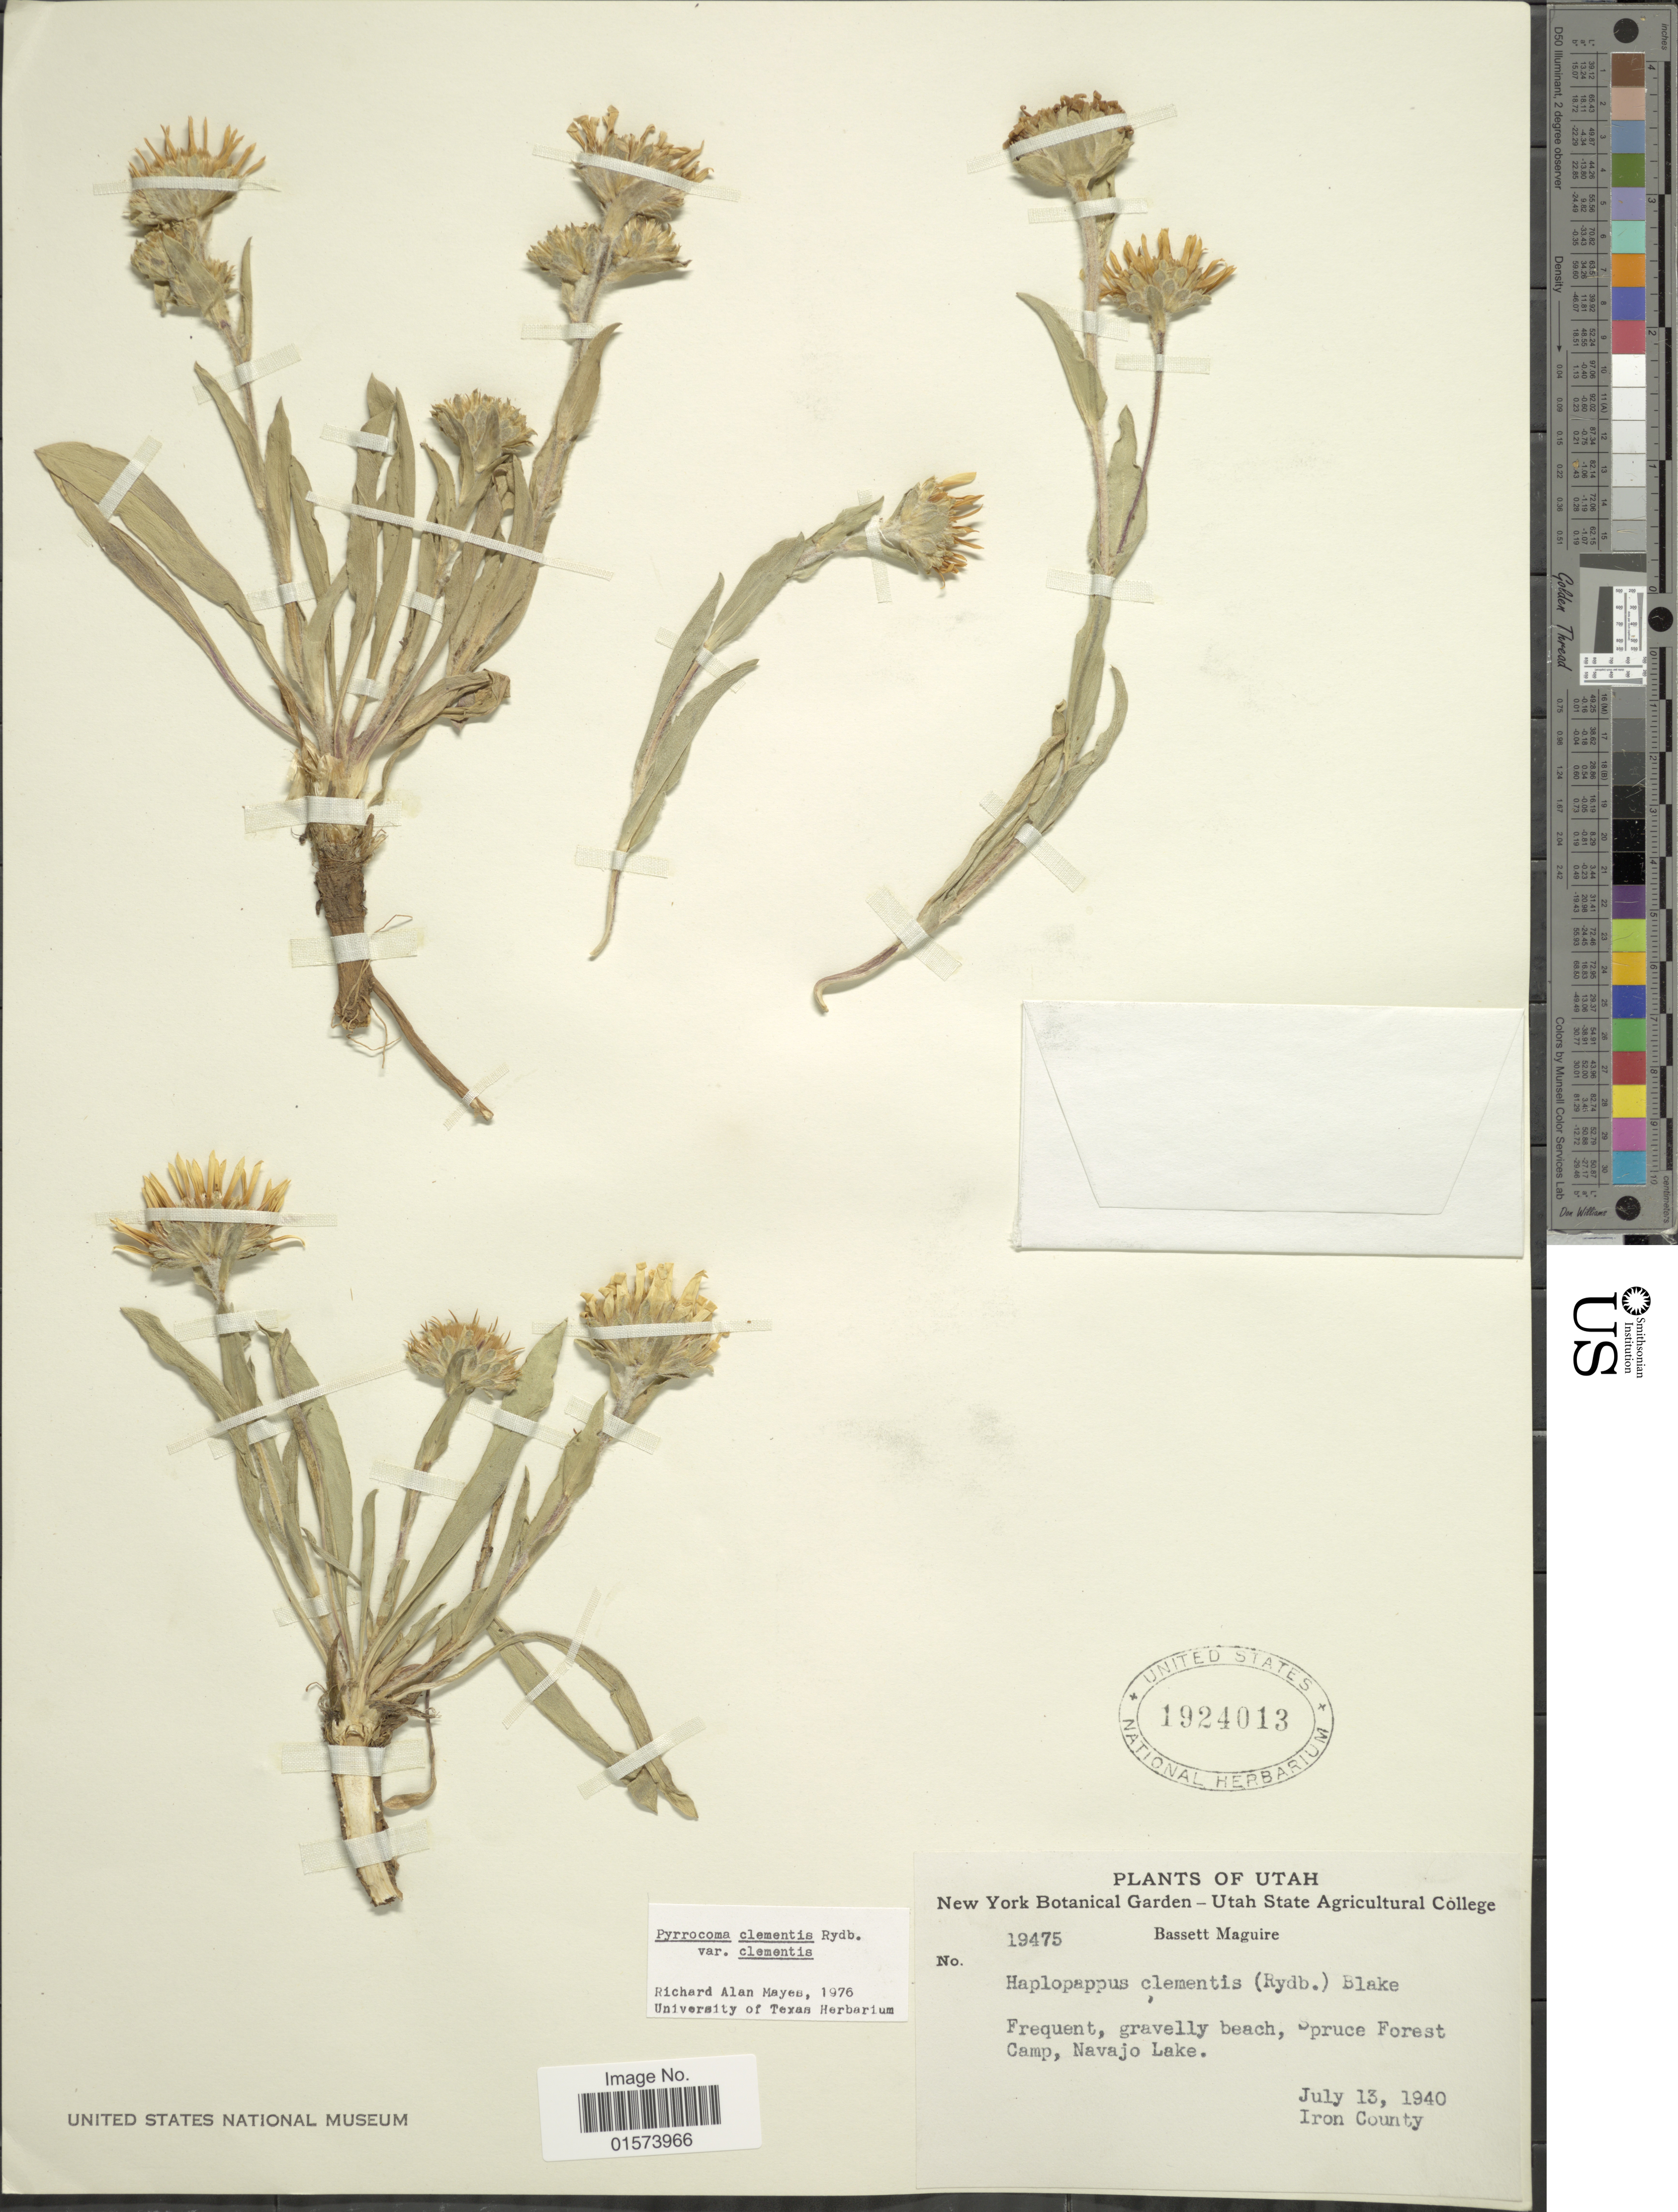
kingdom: Plantae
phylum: Tracheophyta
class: Magnoliopsida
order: Asterales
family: Asteraceae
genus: Pyrrocoma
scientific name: Pyrrocoma clementis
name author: Rydb.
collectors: B. Maguire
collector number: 19475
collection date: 1940-07-13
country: United States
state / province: Utah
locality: Frequent, gravelly beach, Spruce Forest Camp, Navajo Lake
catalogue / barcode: US 1924013